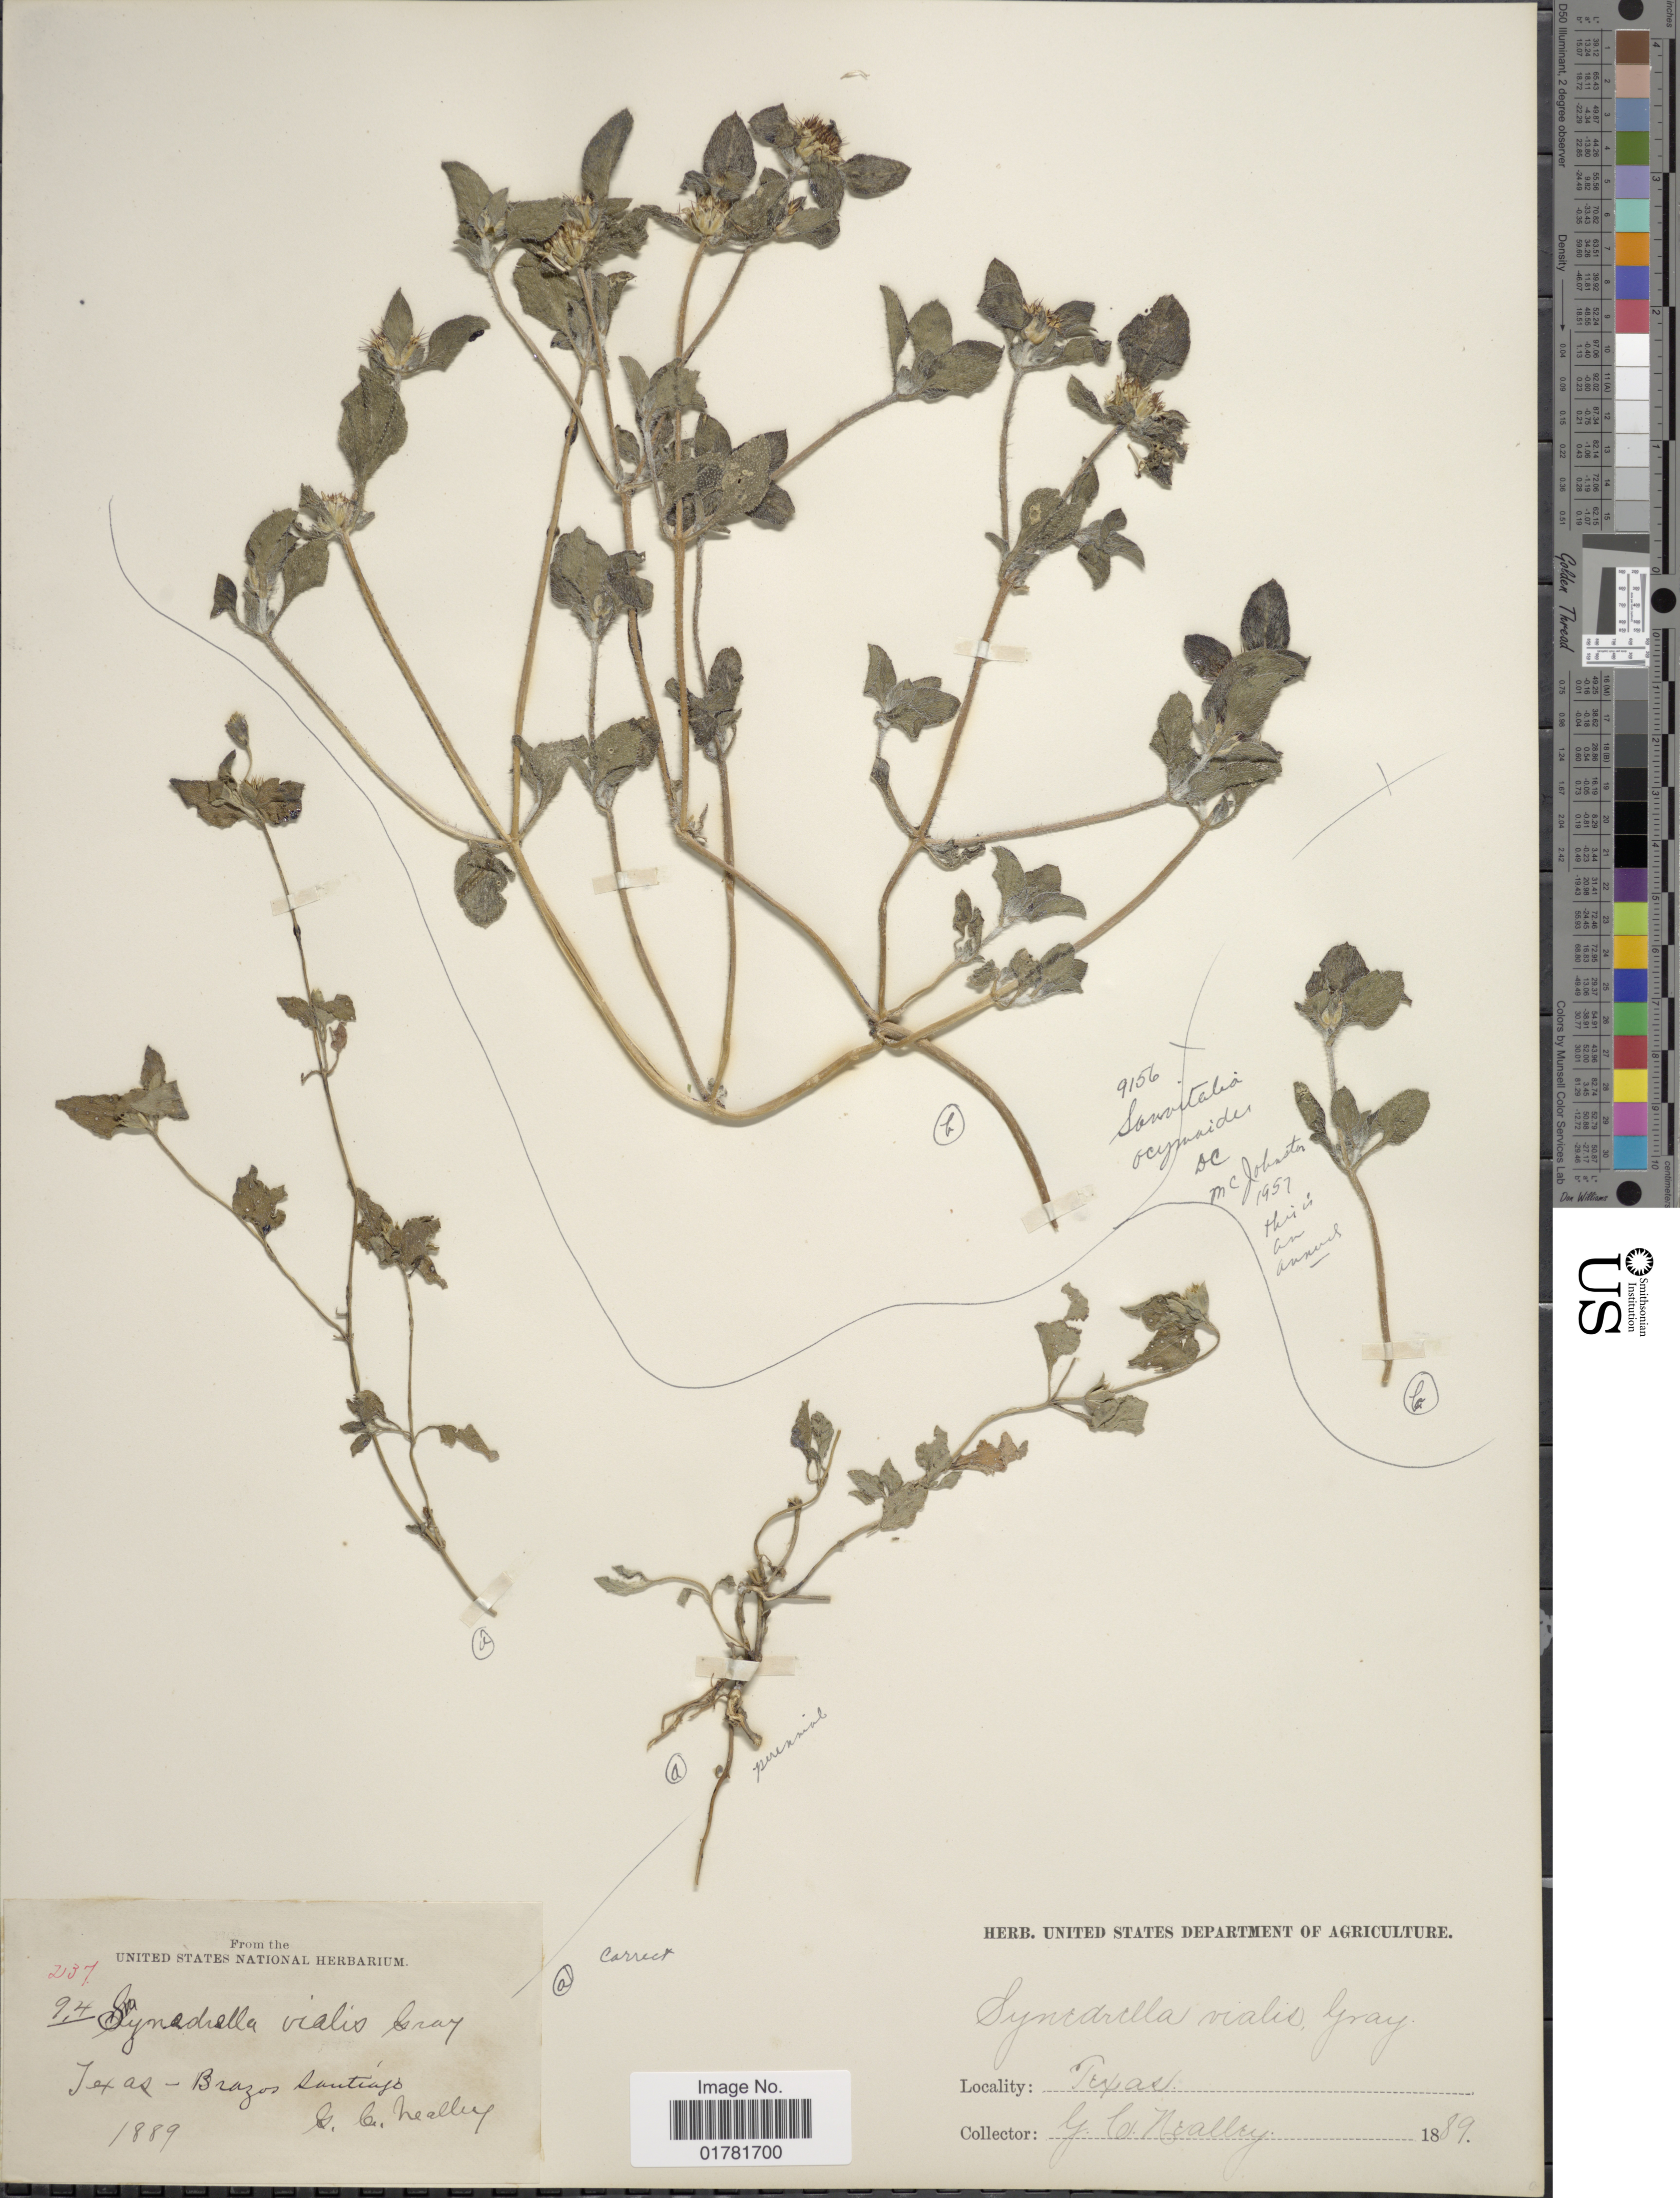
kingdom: Plantae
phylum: Tracheophyta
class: Magnoliopsida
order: Asterales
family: Asteraceae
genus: Calyptocarpus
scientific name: Calyptocarpus vialis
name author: Less.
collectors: G. C. Nealley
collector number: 237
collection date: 1889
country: United States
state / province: Texas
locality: Brazos Santiago